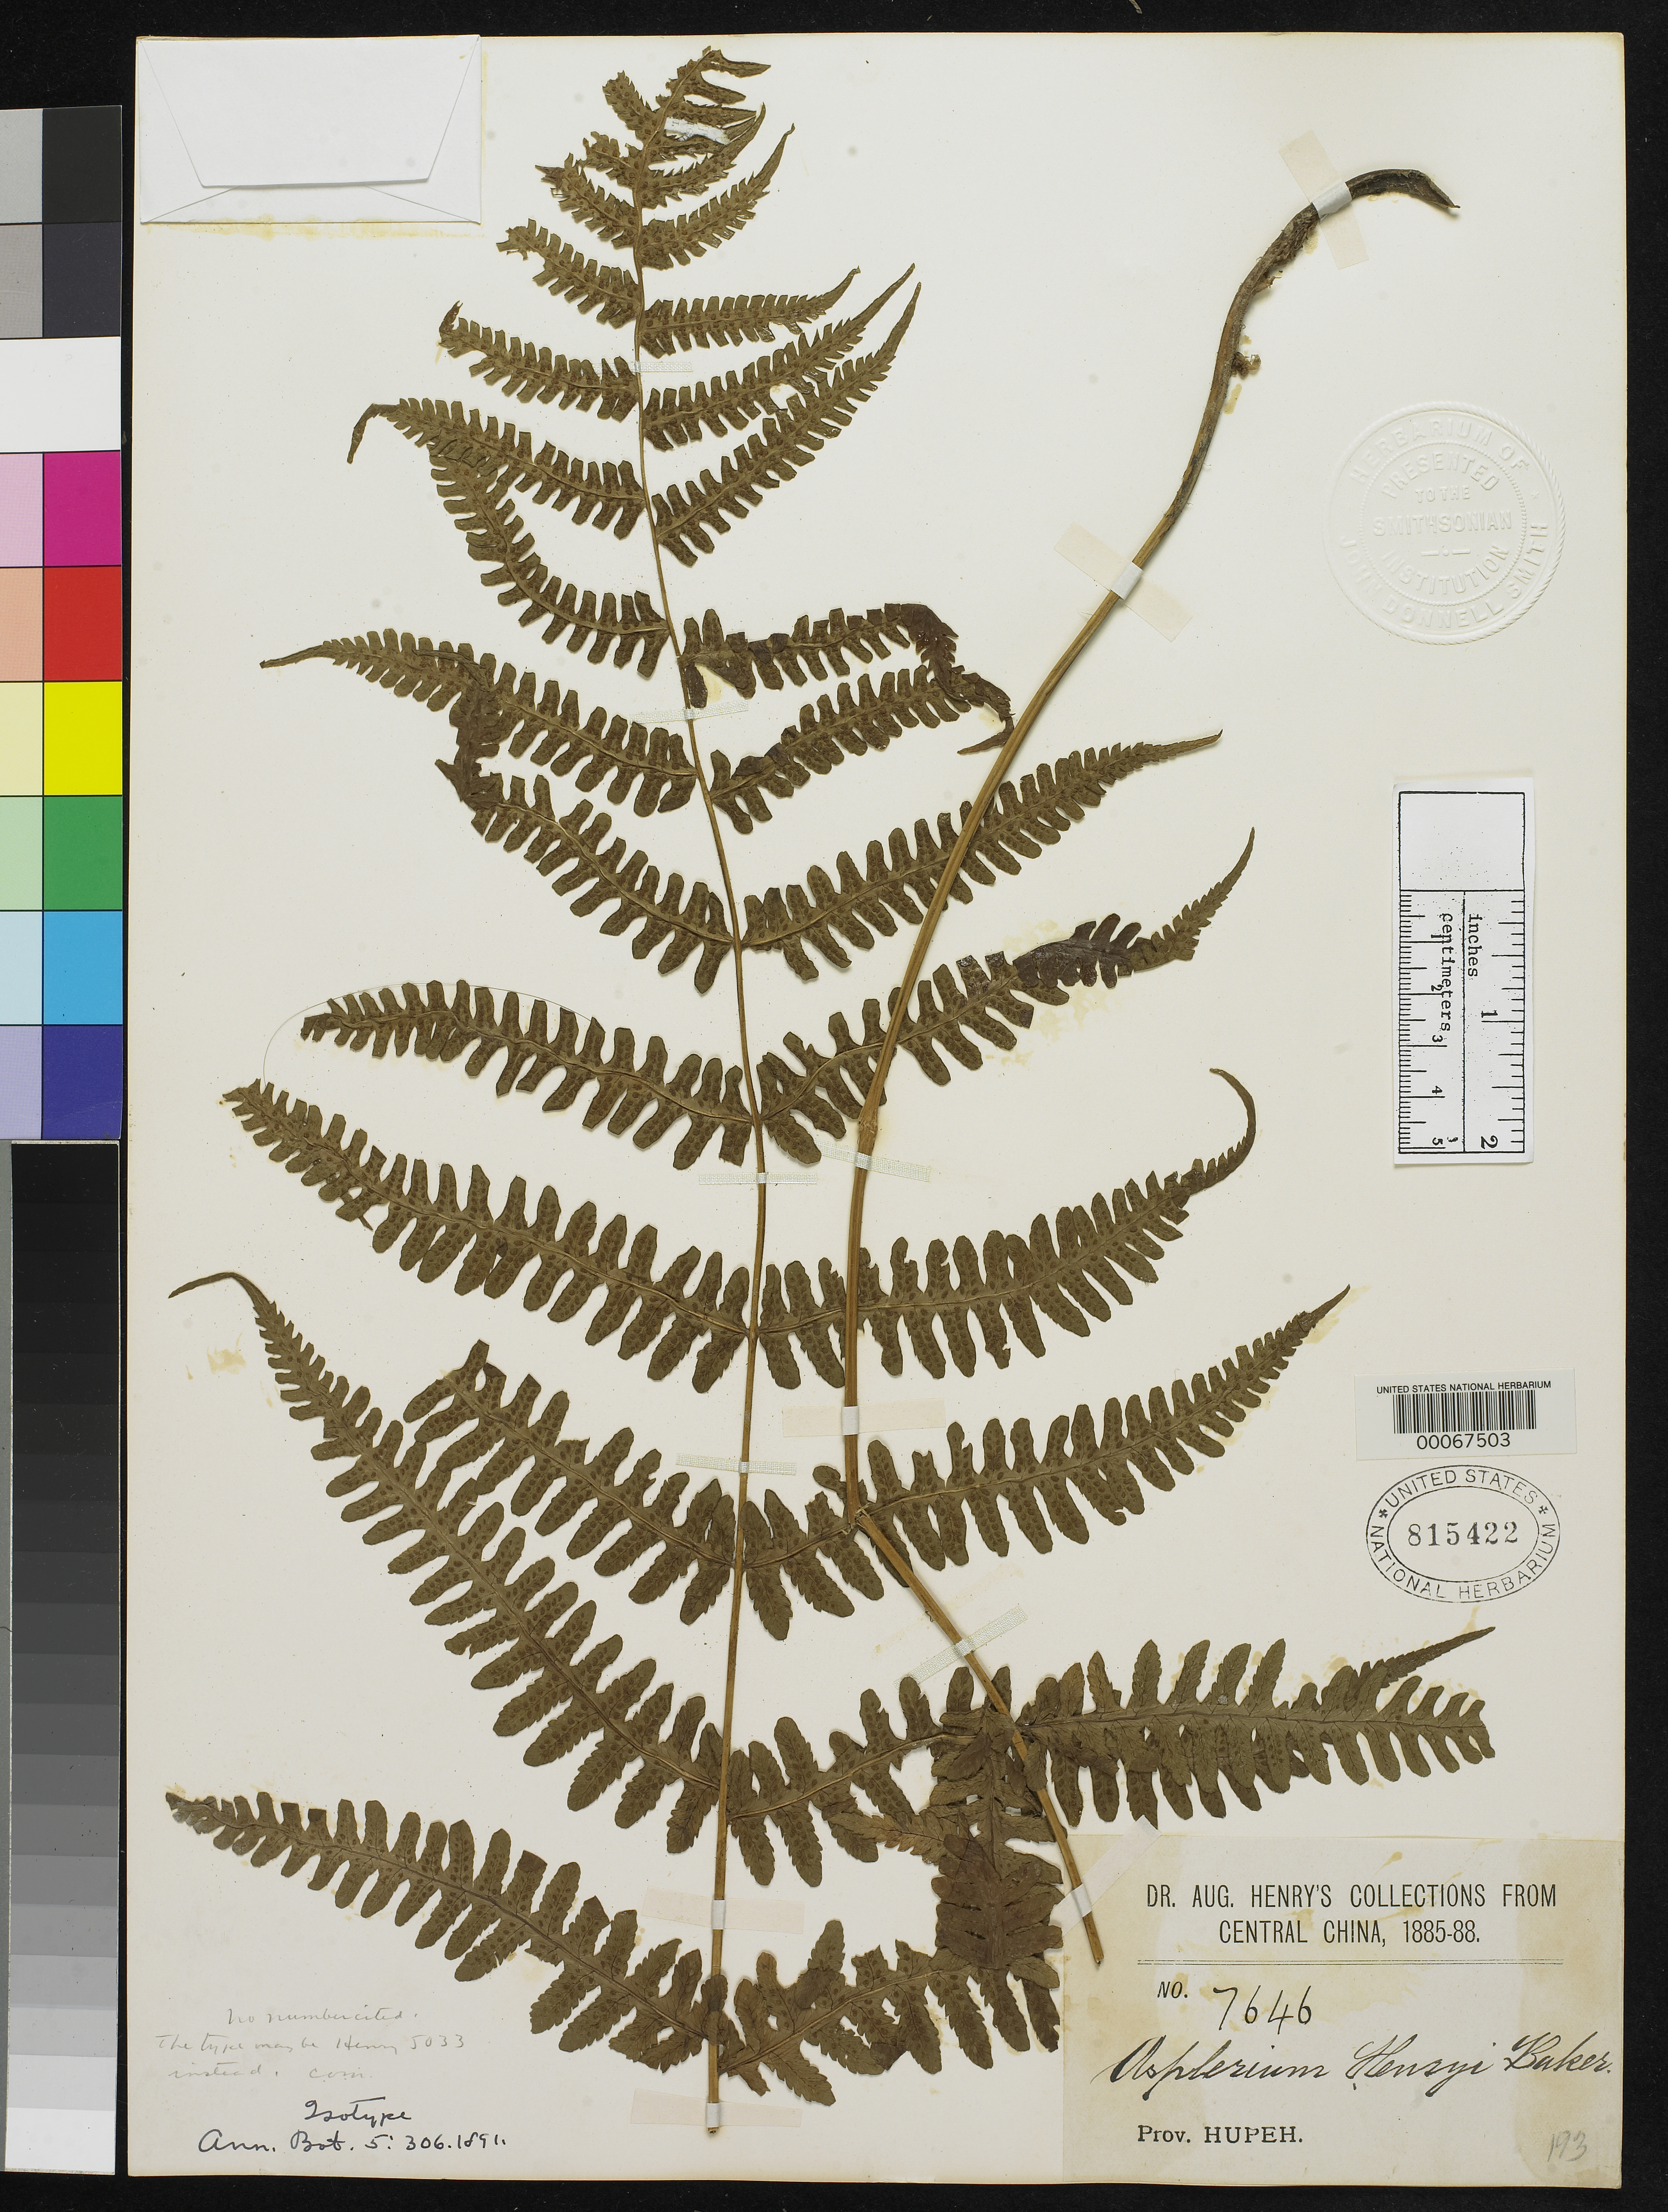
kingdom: Plantae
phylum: Tracheophyta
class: Polypodiopsida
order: Polypodiales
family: Aspleniaceae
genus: Asplenium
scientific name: Asplenium henryi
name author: Baker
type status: Type Collection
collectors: A. Henry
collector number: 7646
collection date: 1885/1888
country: China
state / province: Hubei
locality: Central China. Prov. Hupeh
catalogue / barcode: US 815422